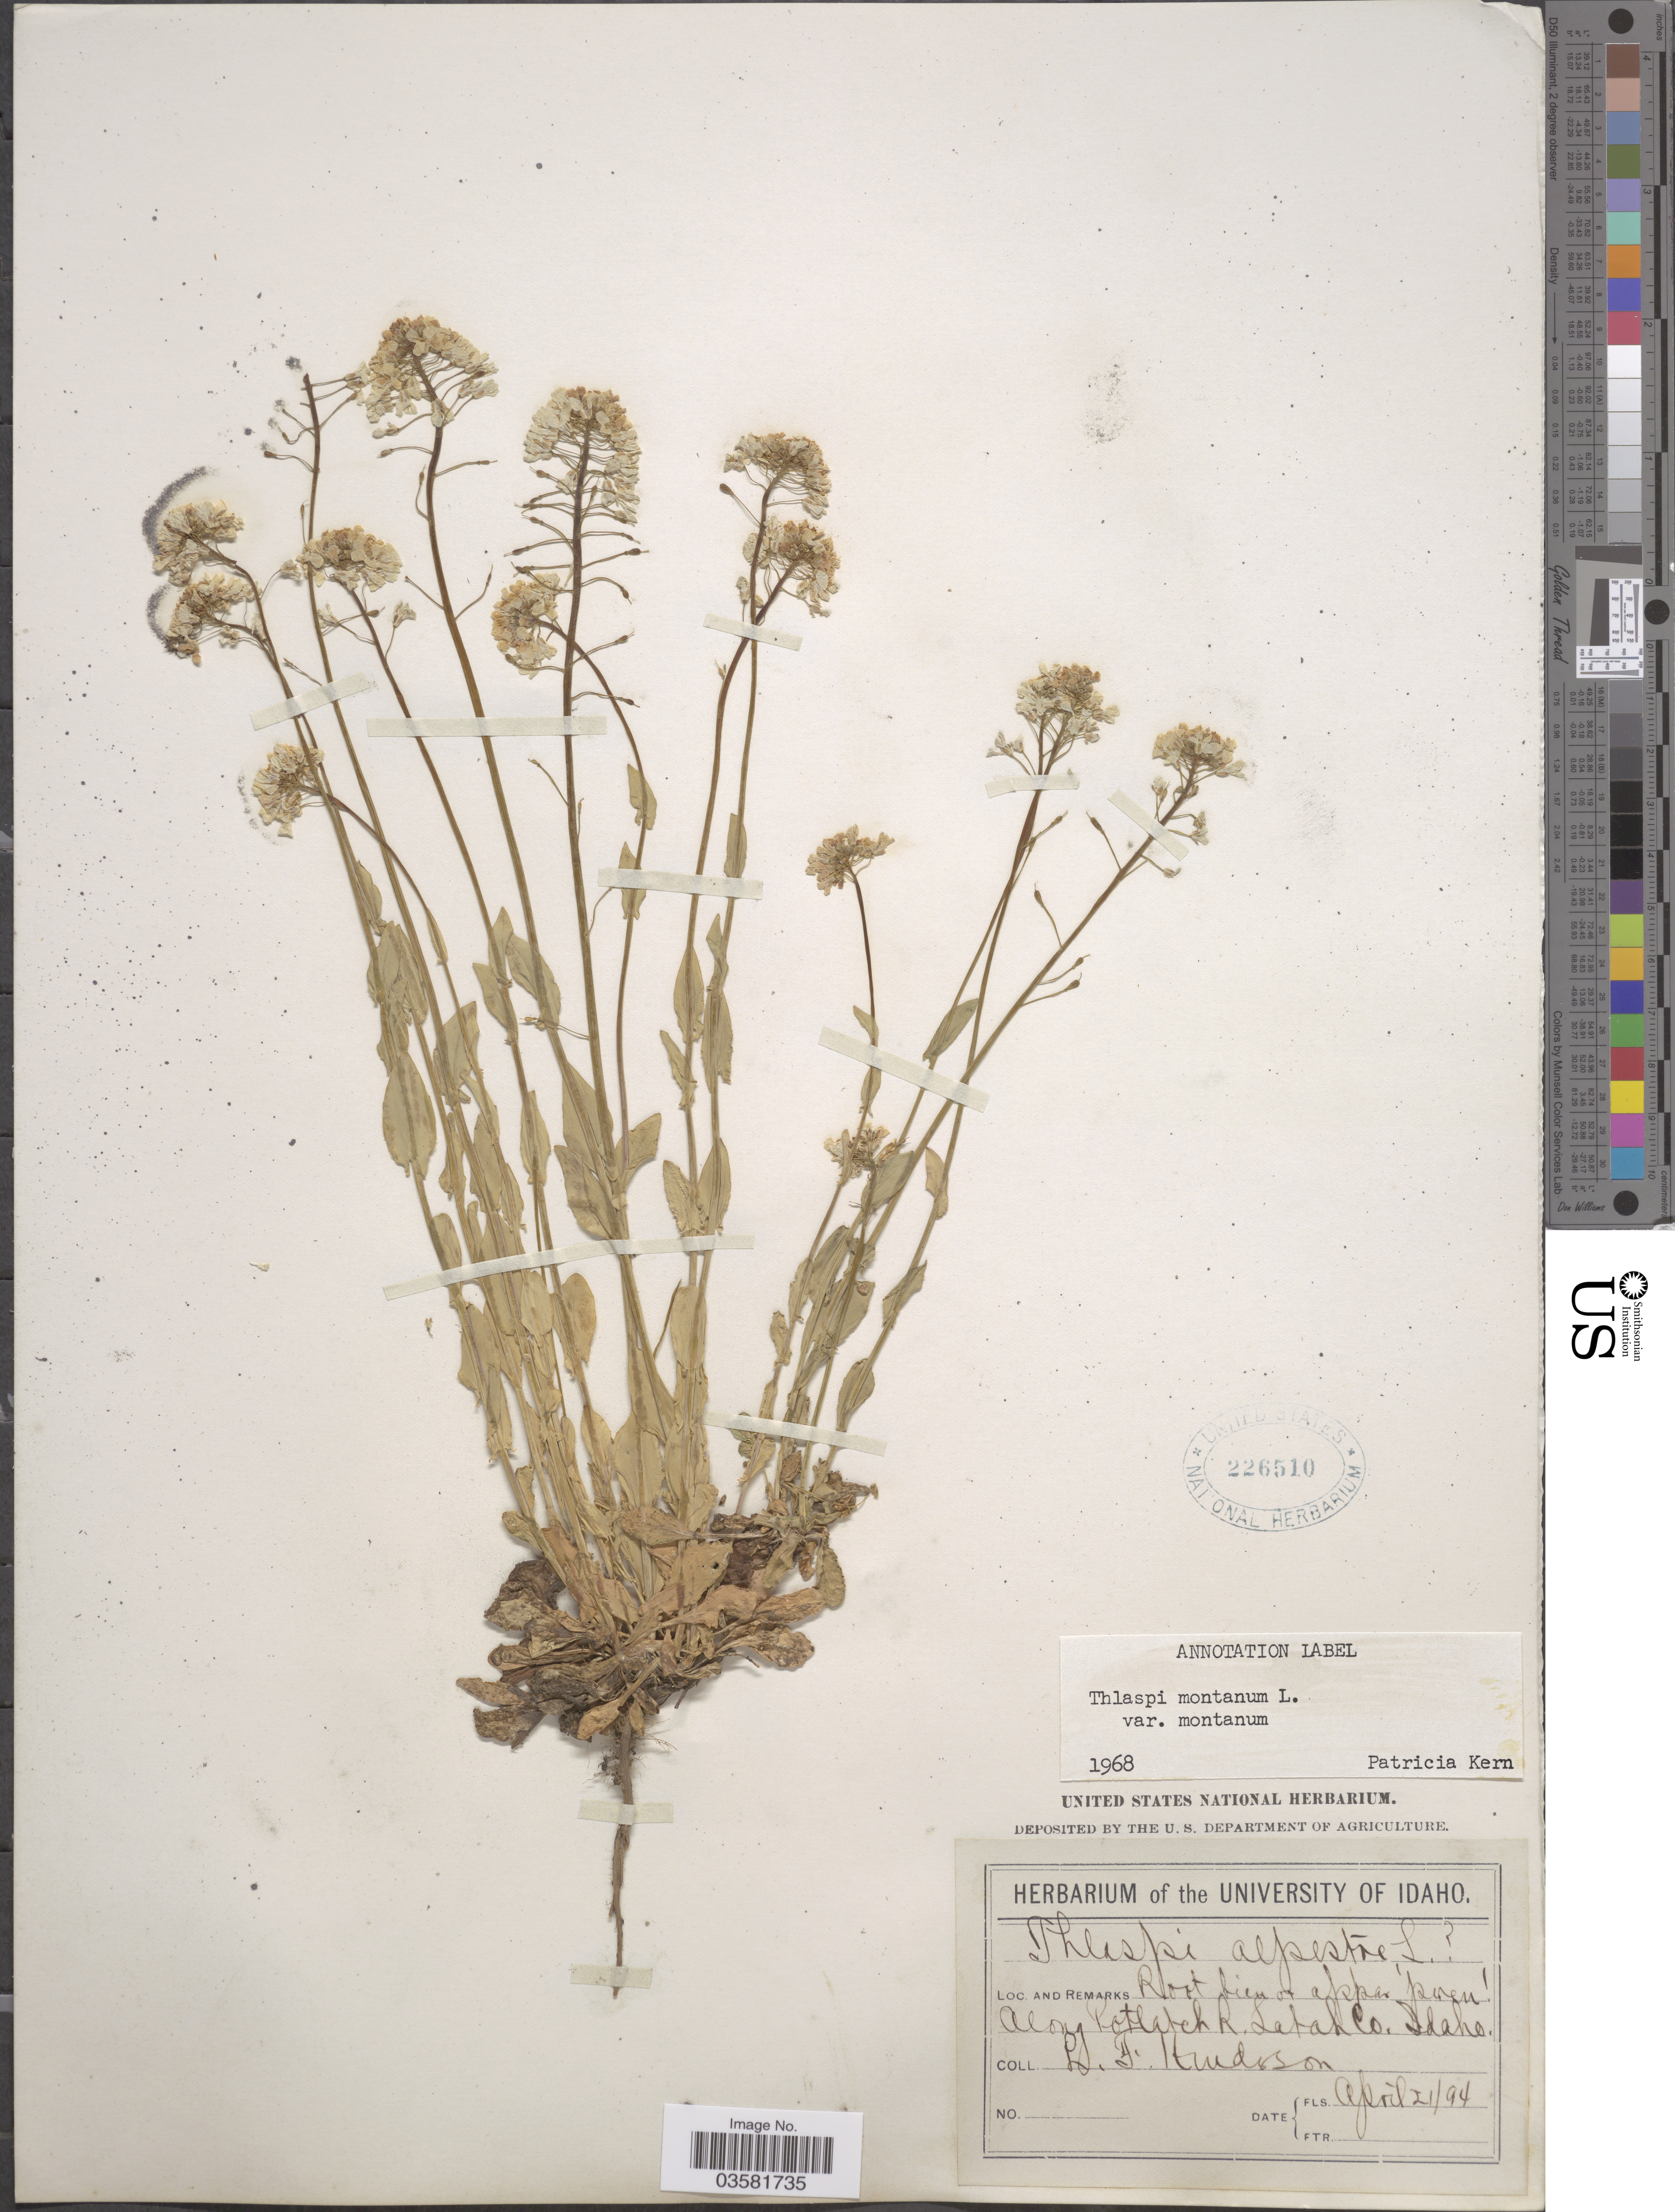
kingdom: Plantae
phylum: Tracheophyta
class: Magnoliopsida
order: Brassicales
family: Brassicaceae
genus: Thlaspi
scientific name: Thlaspi montanum var. montanum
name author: L.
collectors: L. Henderson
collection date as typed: Transcribed d/m/y: 21/4/94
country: United States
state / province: Idaho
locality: Along Potlatch R. Latah Co.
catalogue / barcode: US 226510